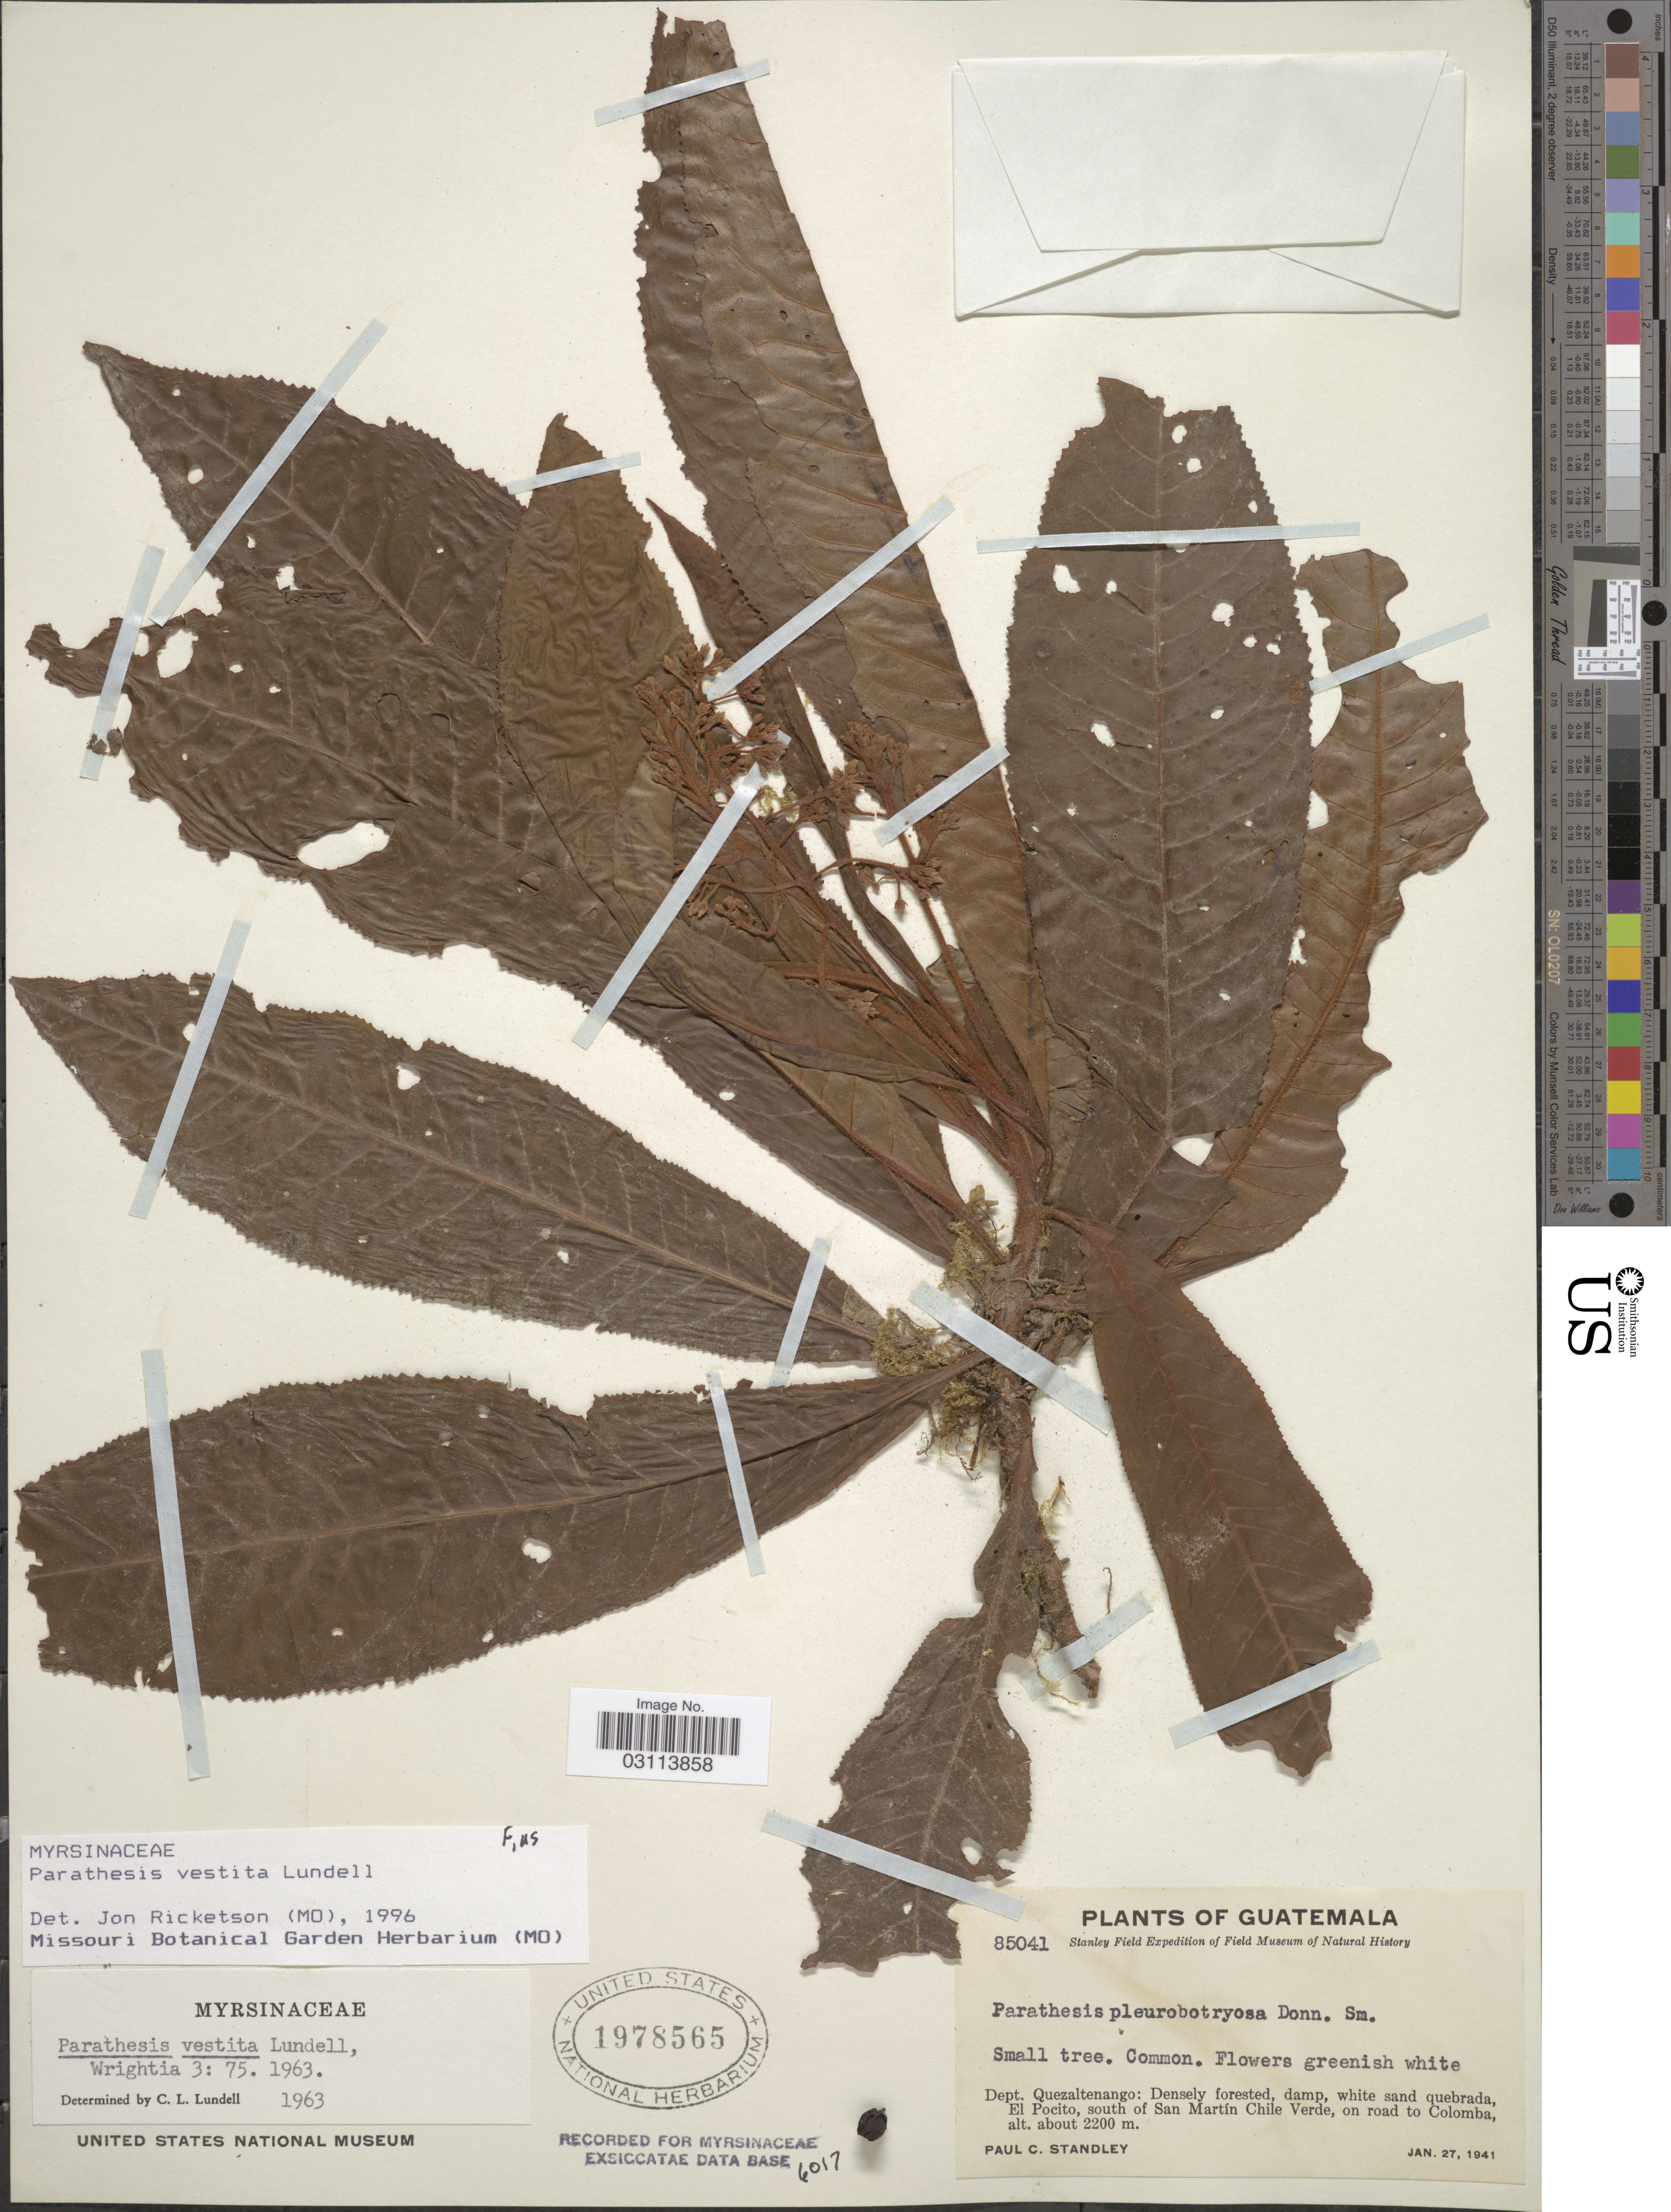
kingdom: Plantae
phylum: Tracheophyta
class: Magnoliopsida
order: Ericales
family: Primulaceae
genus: Parathesis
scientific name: Parathesis vestita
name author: Lundell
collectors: P. C. Standley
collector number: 85041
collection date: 1941-01-27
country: Guatemala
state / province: Quetzaltenango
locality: Dept. Quezaltenango: El Pocito, south of San Martín Chile Verde, on road to Colomba.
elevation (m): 2200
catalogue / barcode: US 1978565